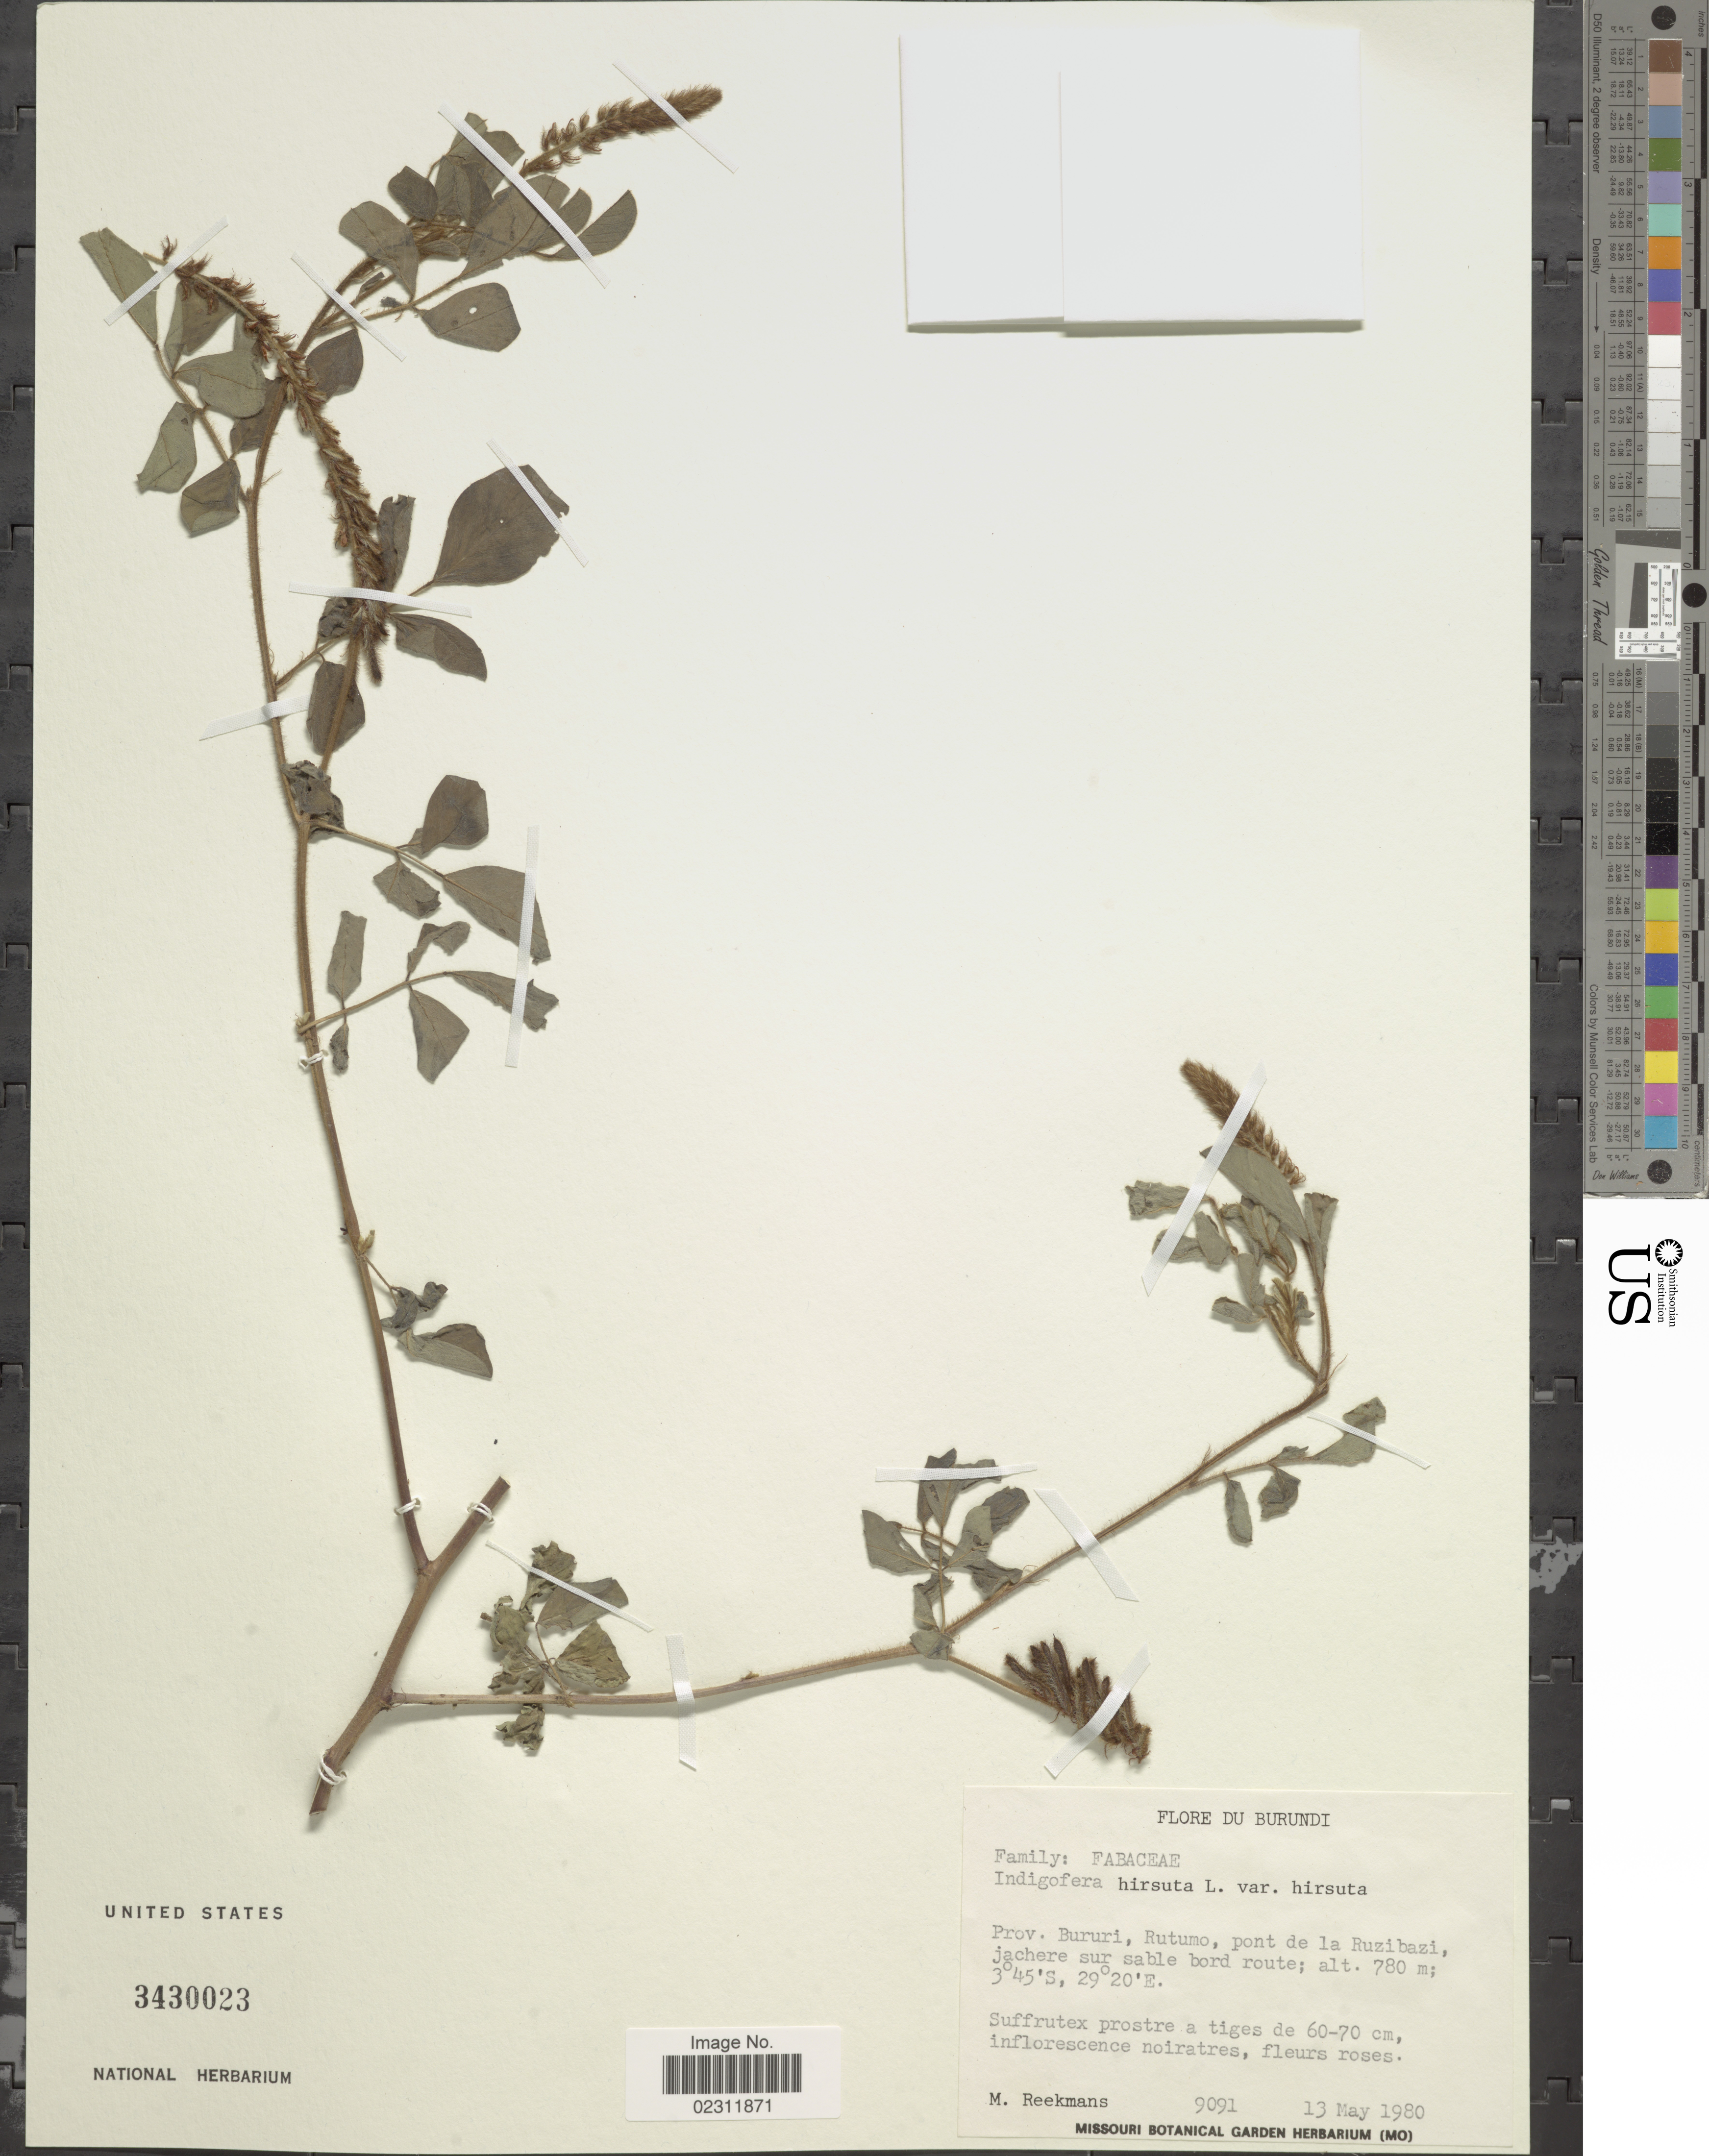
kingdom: Plantae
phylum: Tracheophyta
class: Magnoliopsida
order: Fabales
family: Fabaceae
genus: Indigofera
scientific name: Indigofera hirsuta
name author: L.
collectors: M. Reekmans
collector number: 9091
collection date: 1980-05-13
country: Burundi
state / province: Bururi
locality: Rutumo, pont de la Ruzibazi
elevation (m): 780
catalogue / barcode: US 3430023